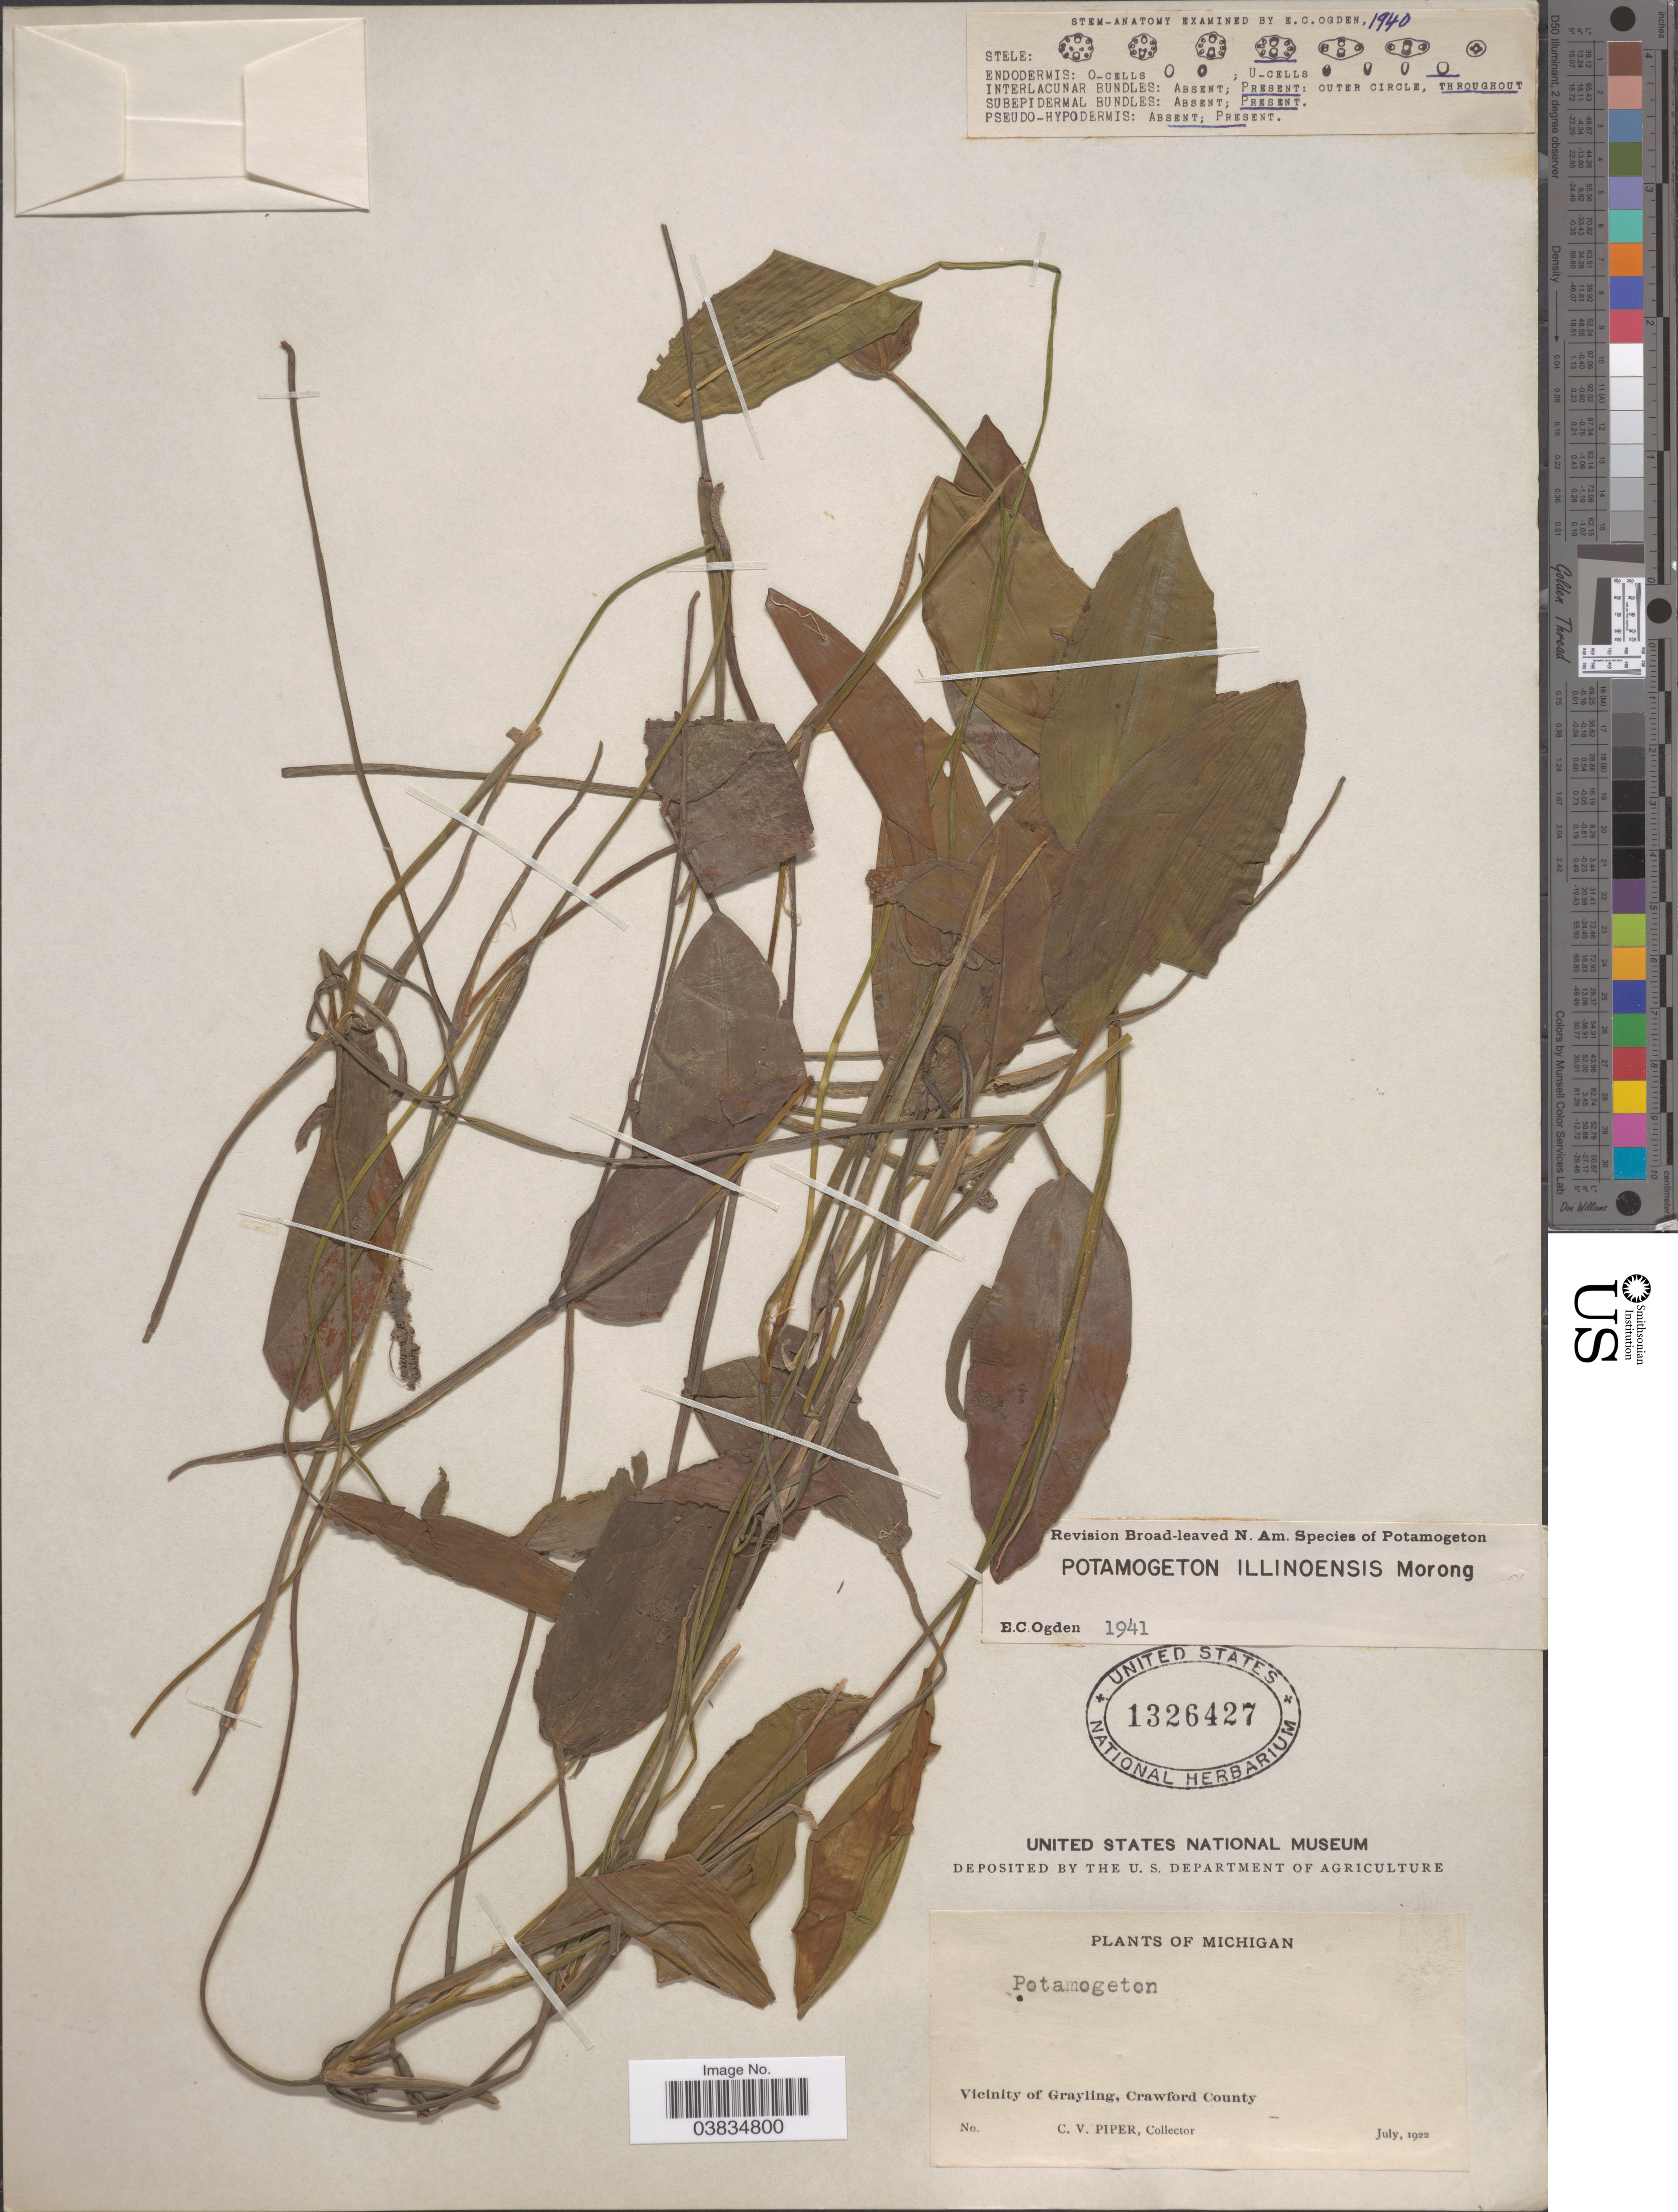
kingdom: Plantae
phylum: Tracheophyta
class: Liliopsida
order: Alismatales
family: Potamogetonaceae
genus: Potamogeton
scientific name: Potamogeton illinoensis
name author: Morong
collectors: C. V. Piper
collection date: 1922-07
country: United States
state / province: Michigan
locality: Vicinity of Grayling, Crawford County.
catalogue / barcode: US 1326427